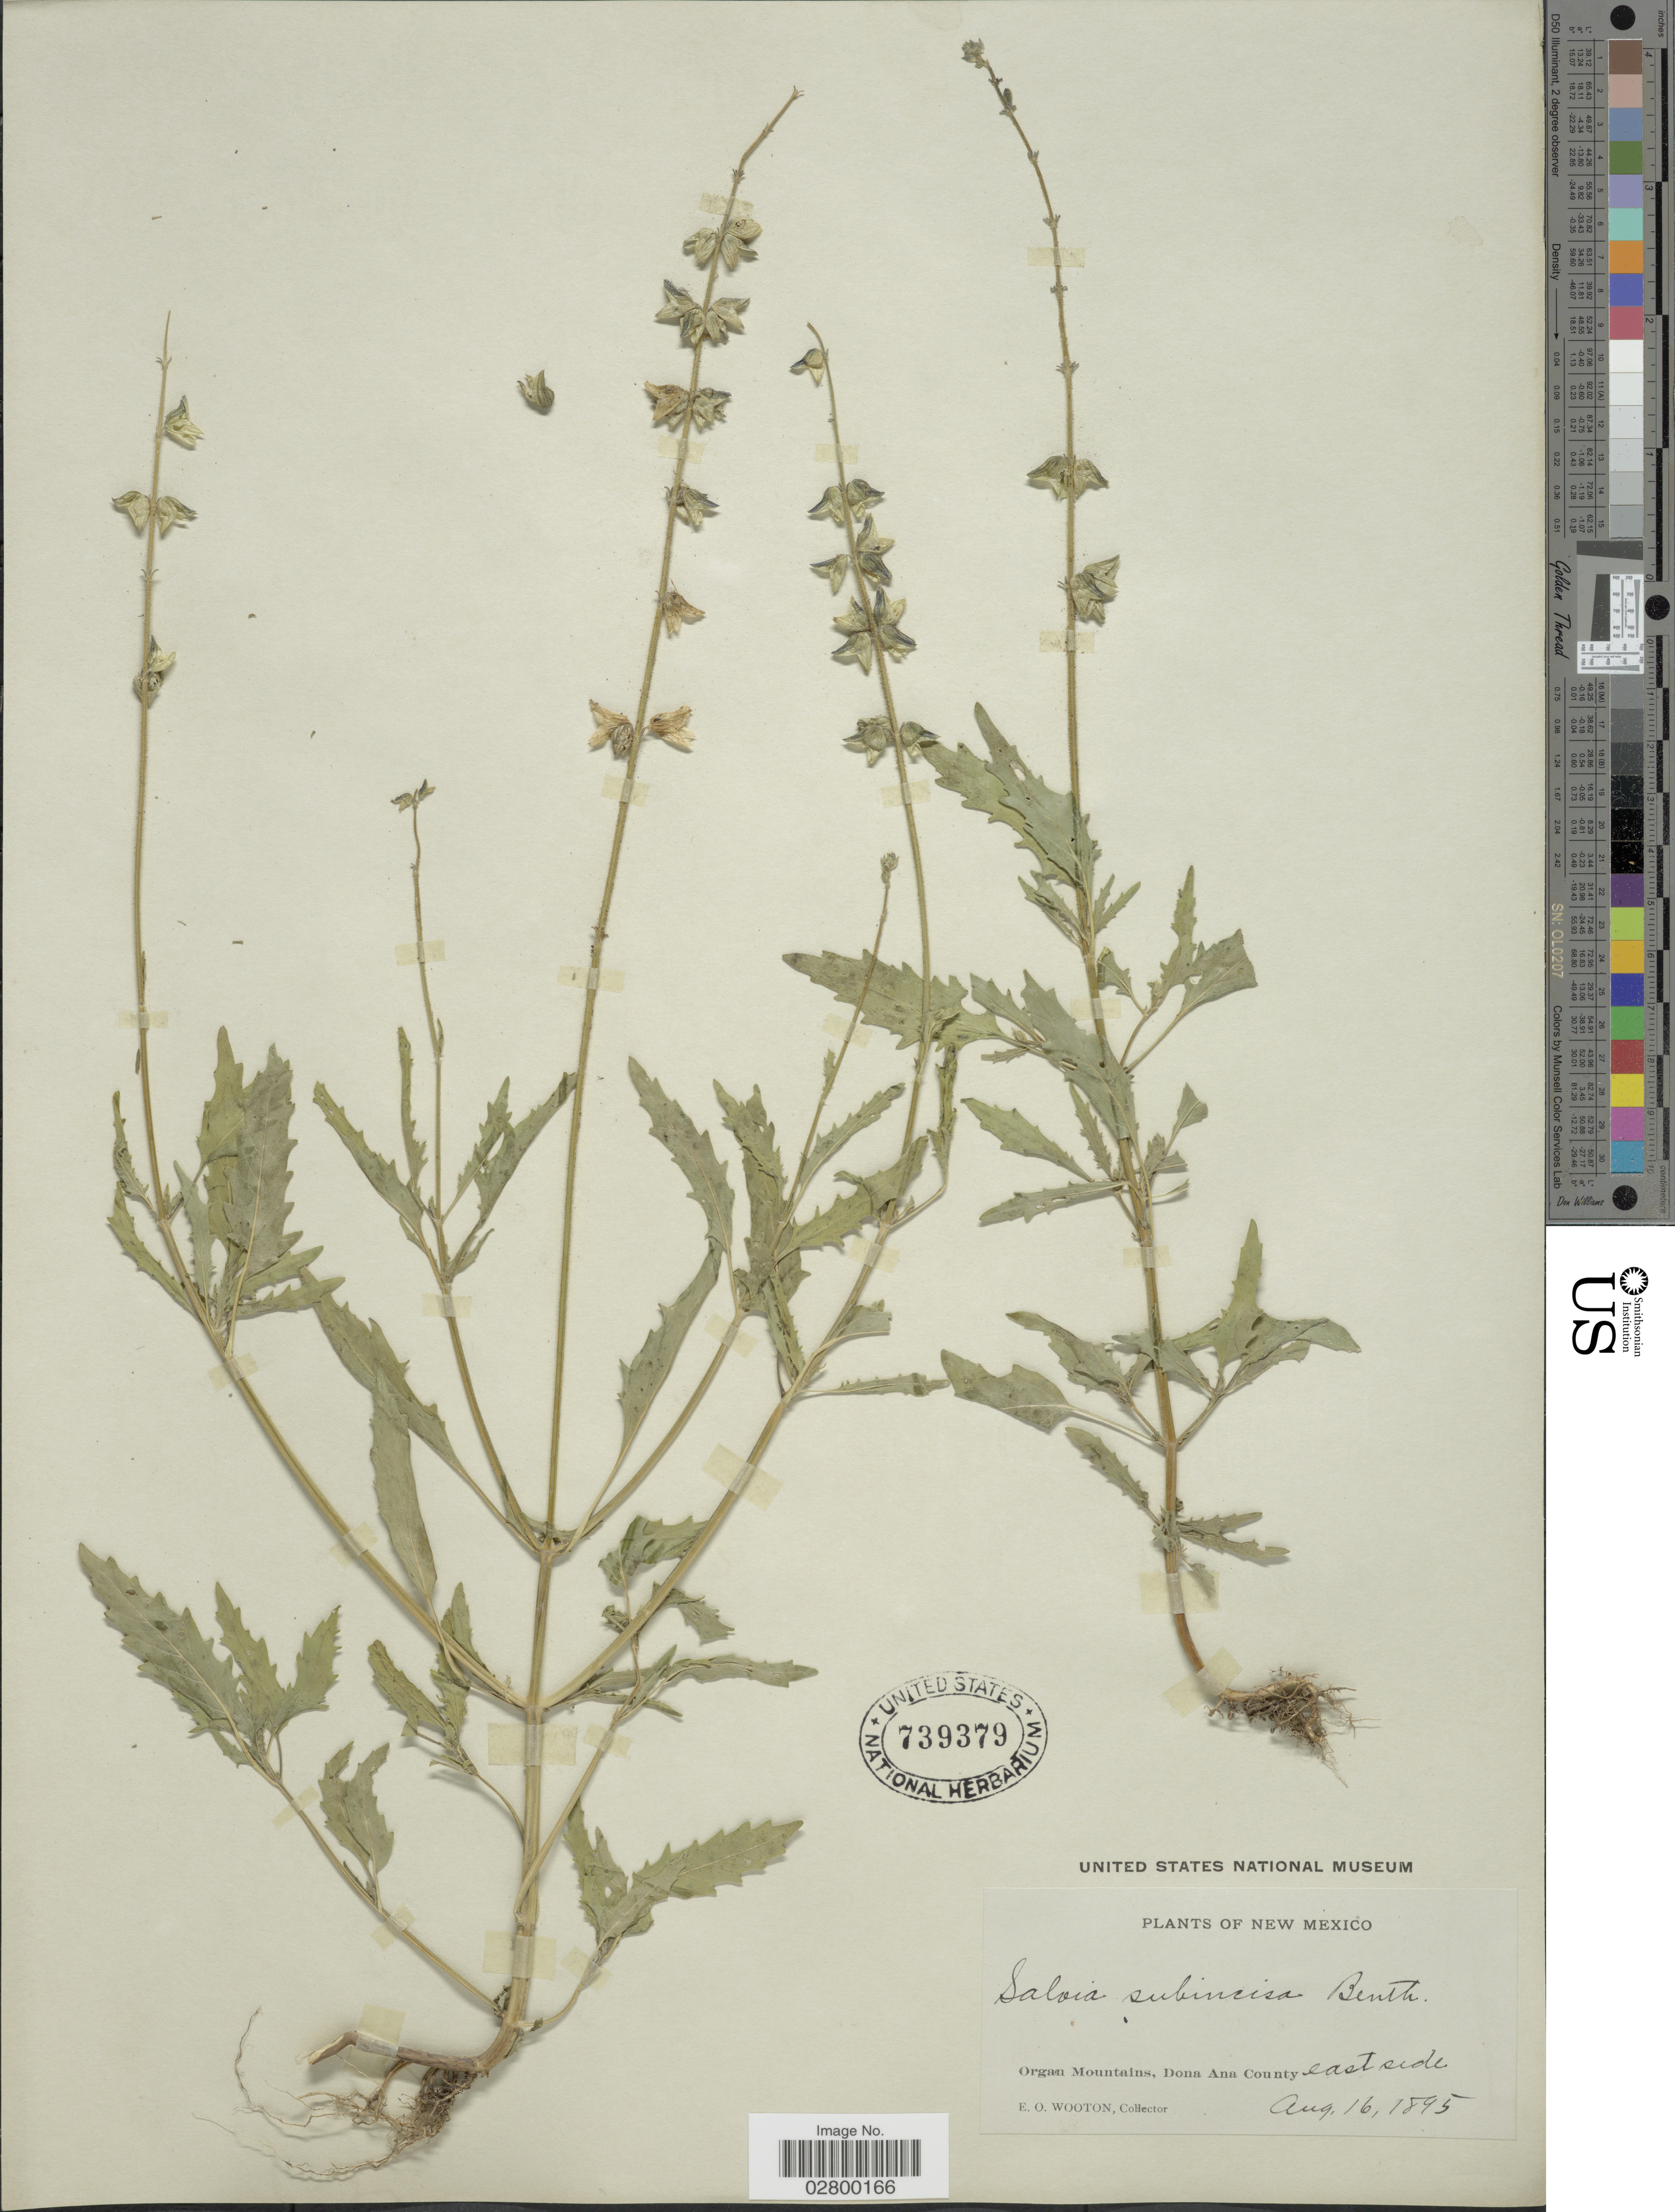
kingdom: Plantae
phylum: Tracheophyta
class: Magnoliopsida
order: Lamiales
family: Lamiaceae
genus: Salvia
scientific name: Salvia subincisa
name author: Benth.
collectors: E. O. Wooton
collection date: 1895-08-16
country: United States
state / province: New Mexico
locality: Organ Mountains, Dona Ana County, east side.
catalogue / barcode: US 739379